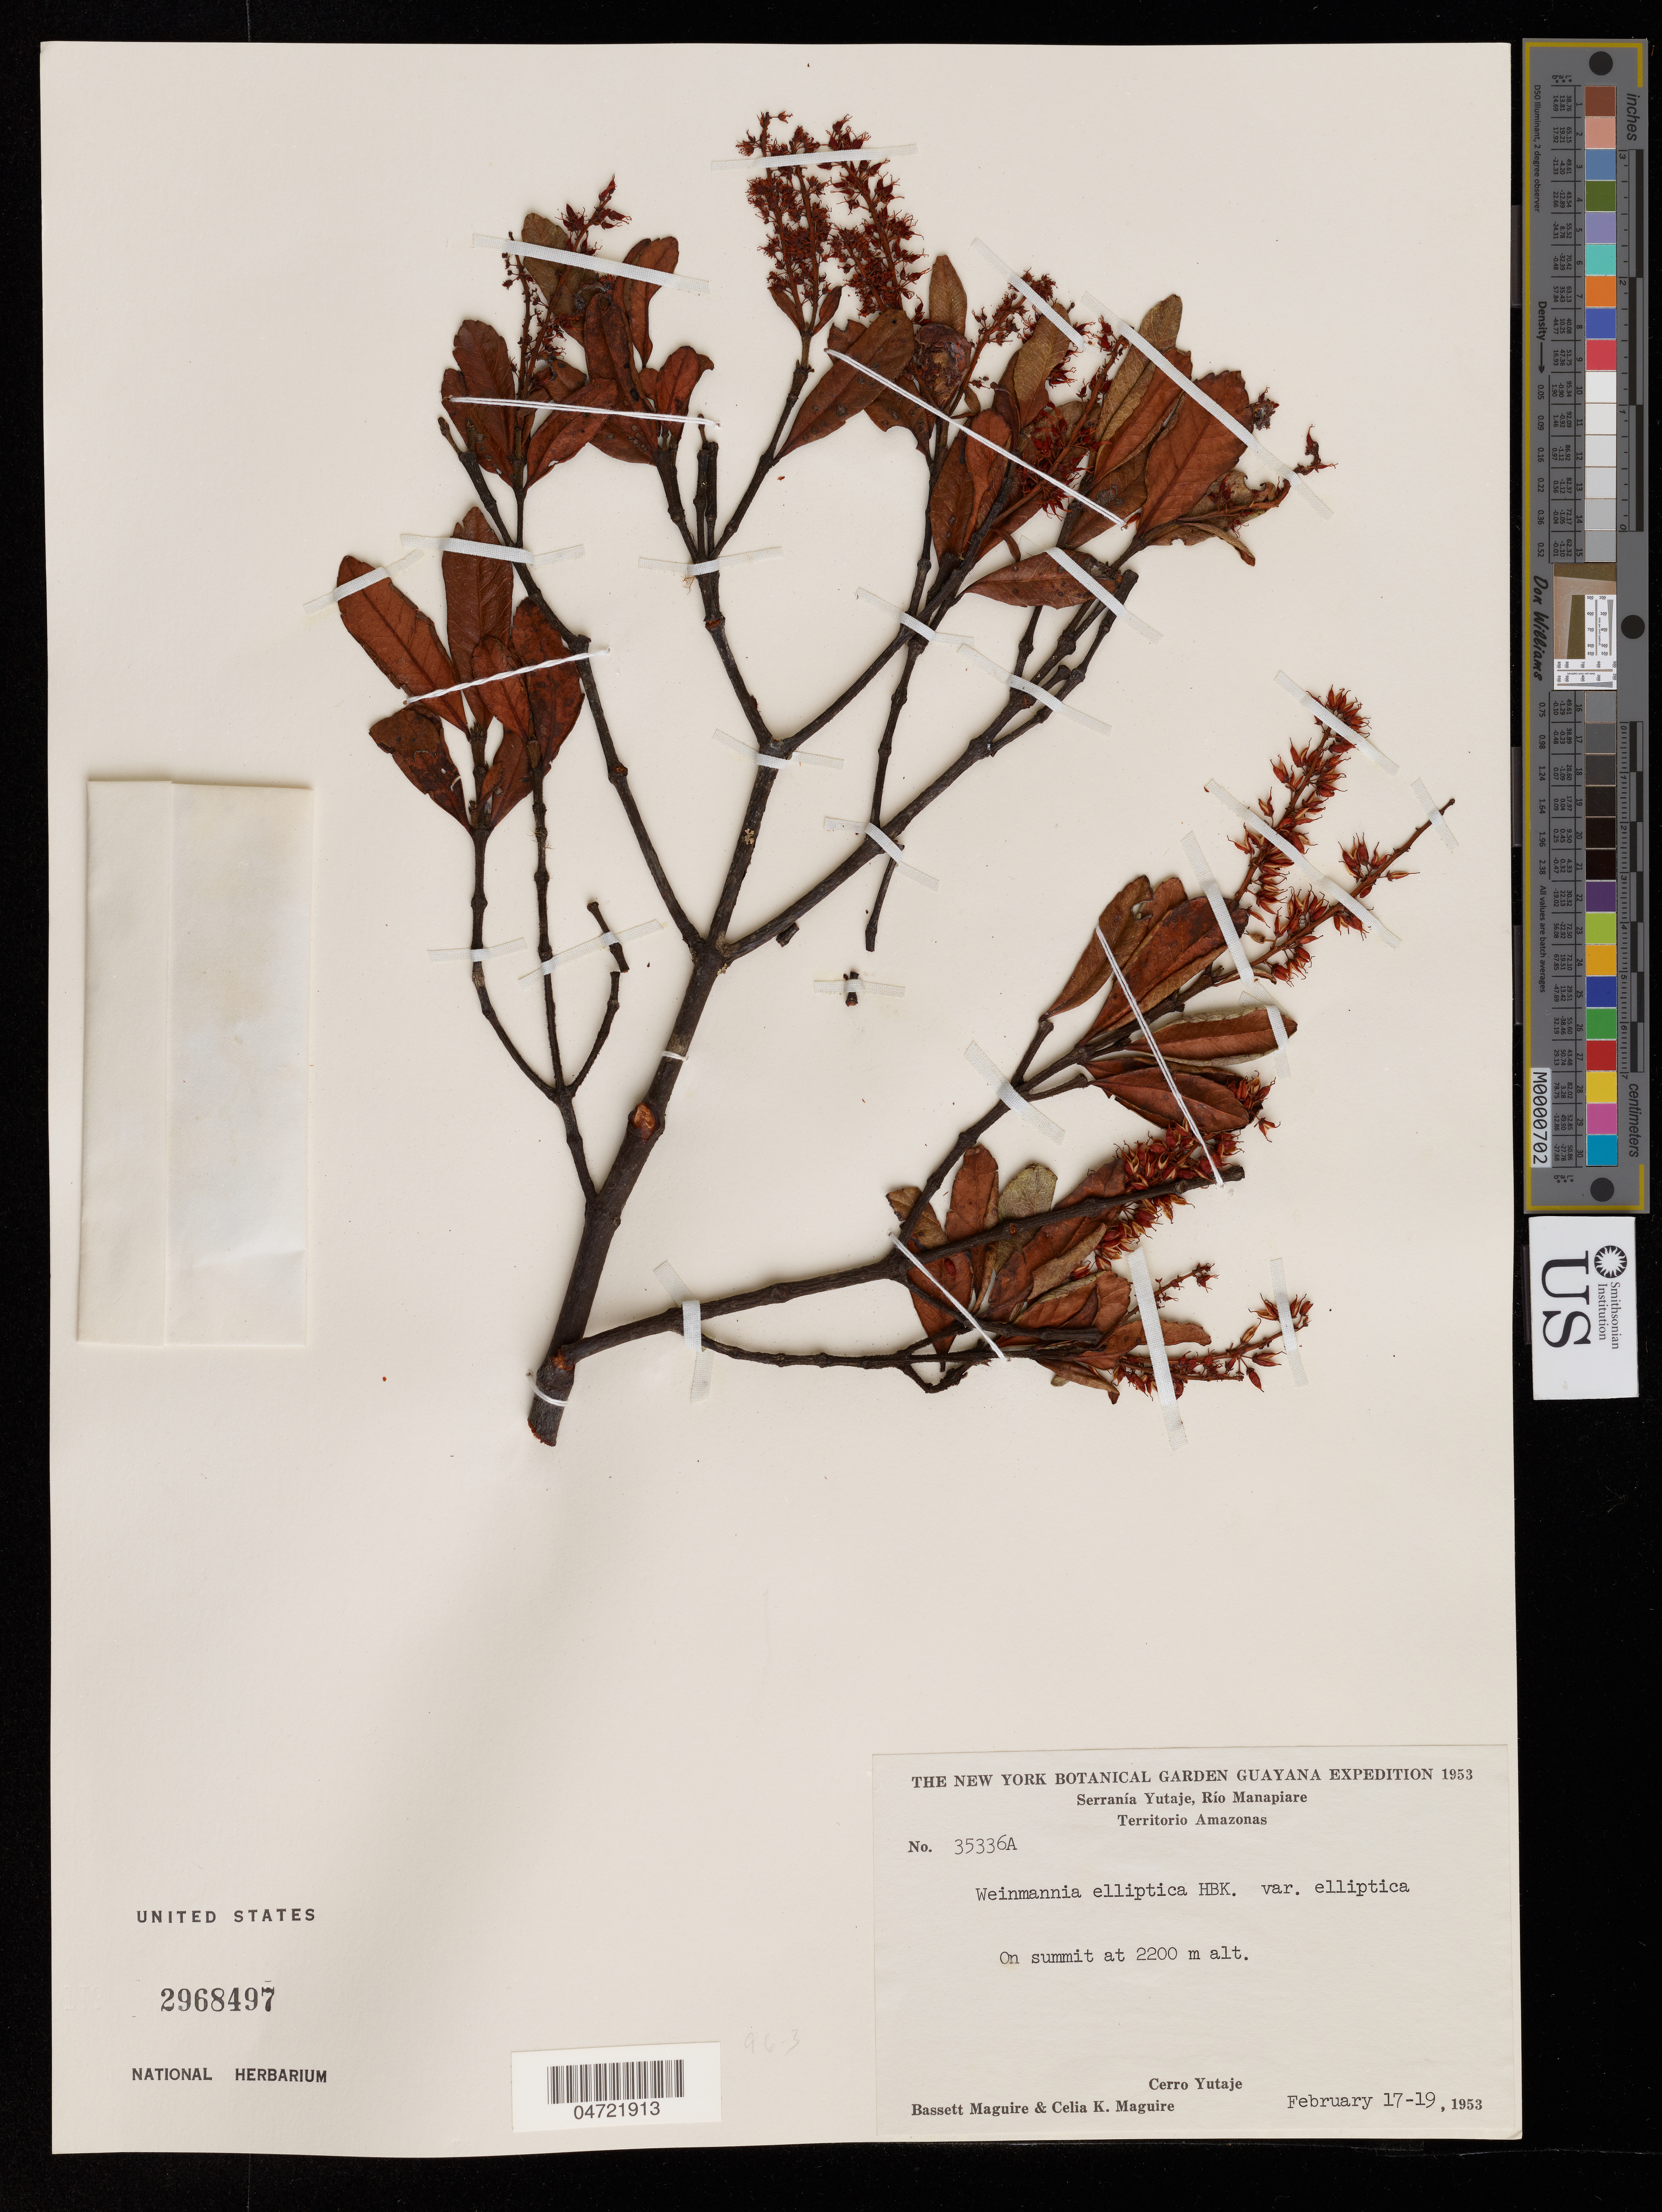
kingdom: Plantae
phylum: Tracheophyta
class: Magnoliopsida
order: Oxalidales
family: Cunoniaceae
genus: Weinmannia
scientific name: Weinmannia elliptica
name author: Kunth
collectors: B. Maguire & C. K. Maguire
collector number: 35336 A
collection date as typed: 17-Feb-53 to 19-Feb-53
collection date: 1953-02-17/1953-02-19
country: Venezuela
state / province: Amazonas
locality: Serranía Yutajé, Río Manapiare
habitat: On summit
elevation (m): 2200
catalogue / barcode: US 2968497